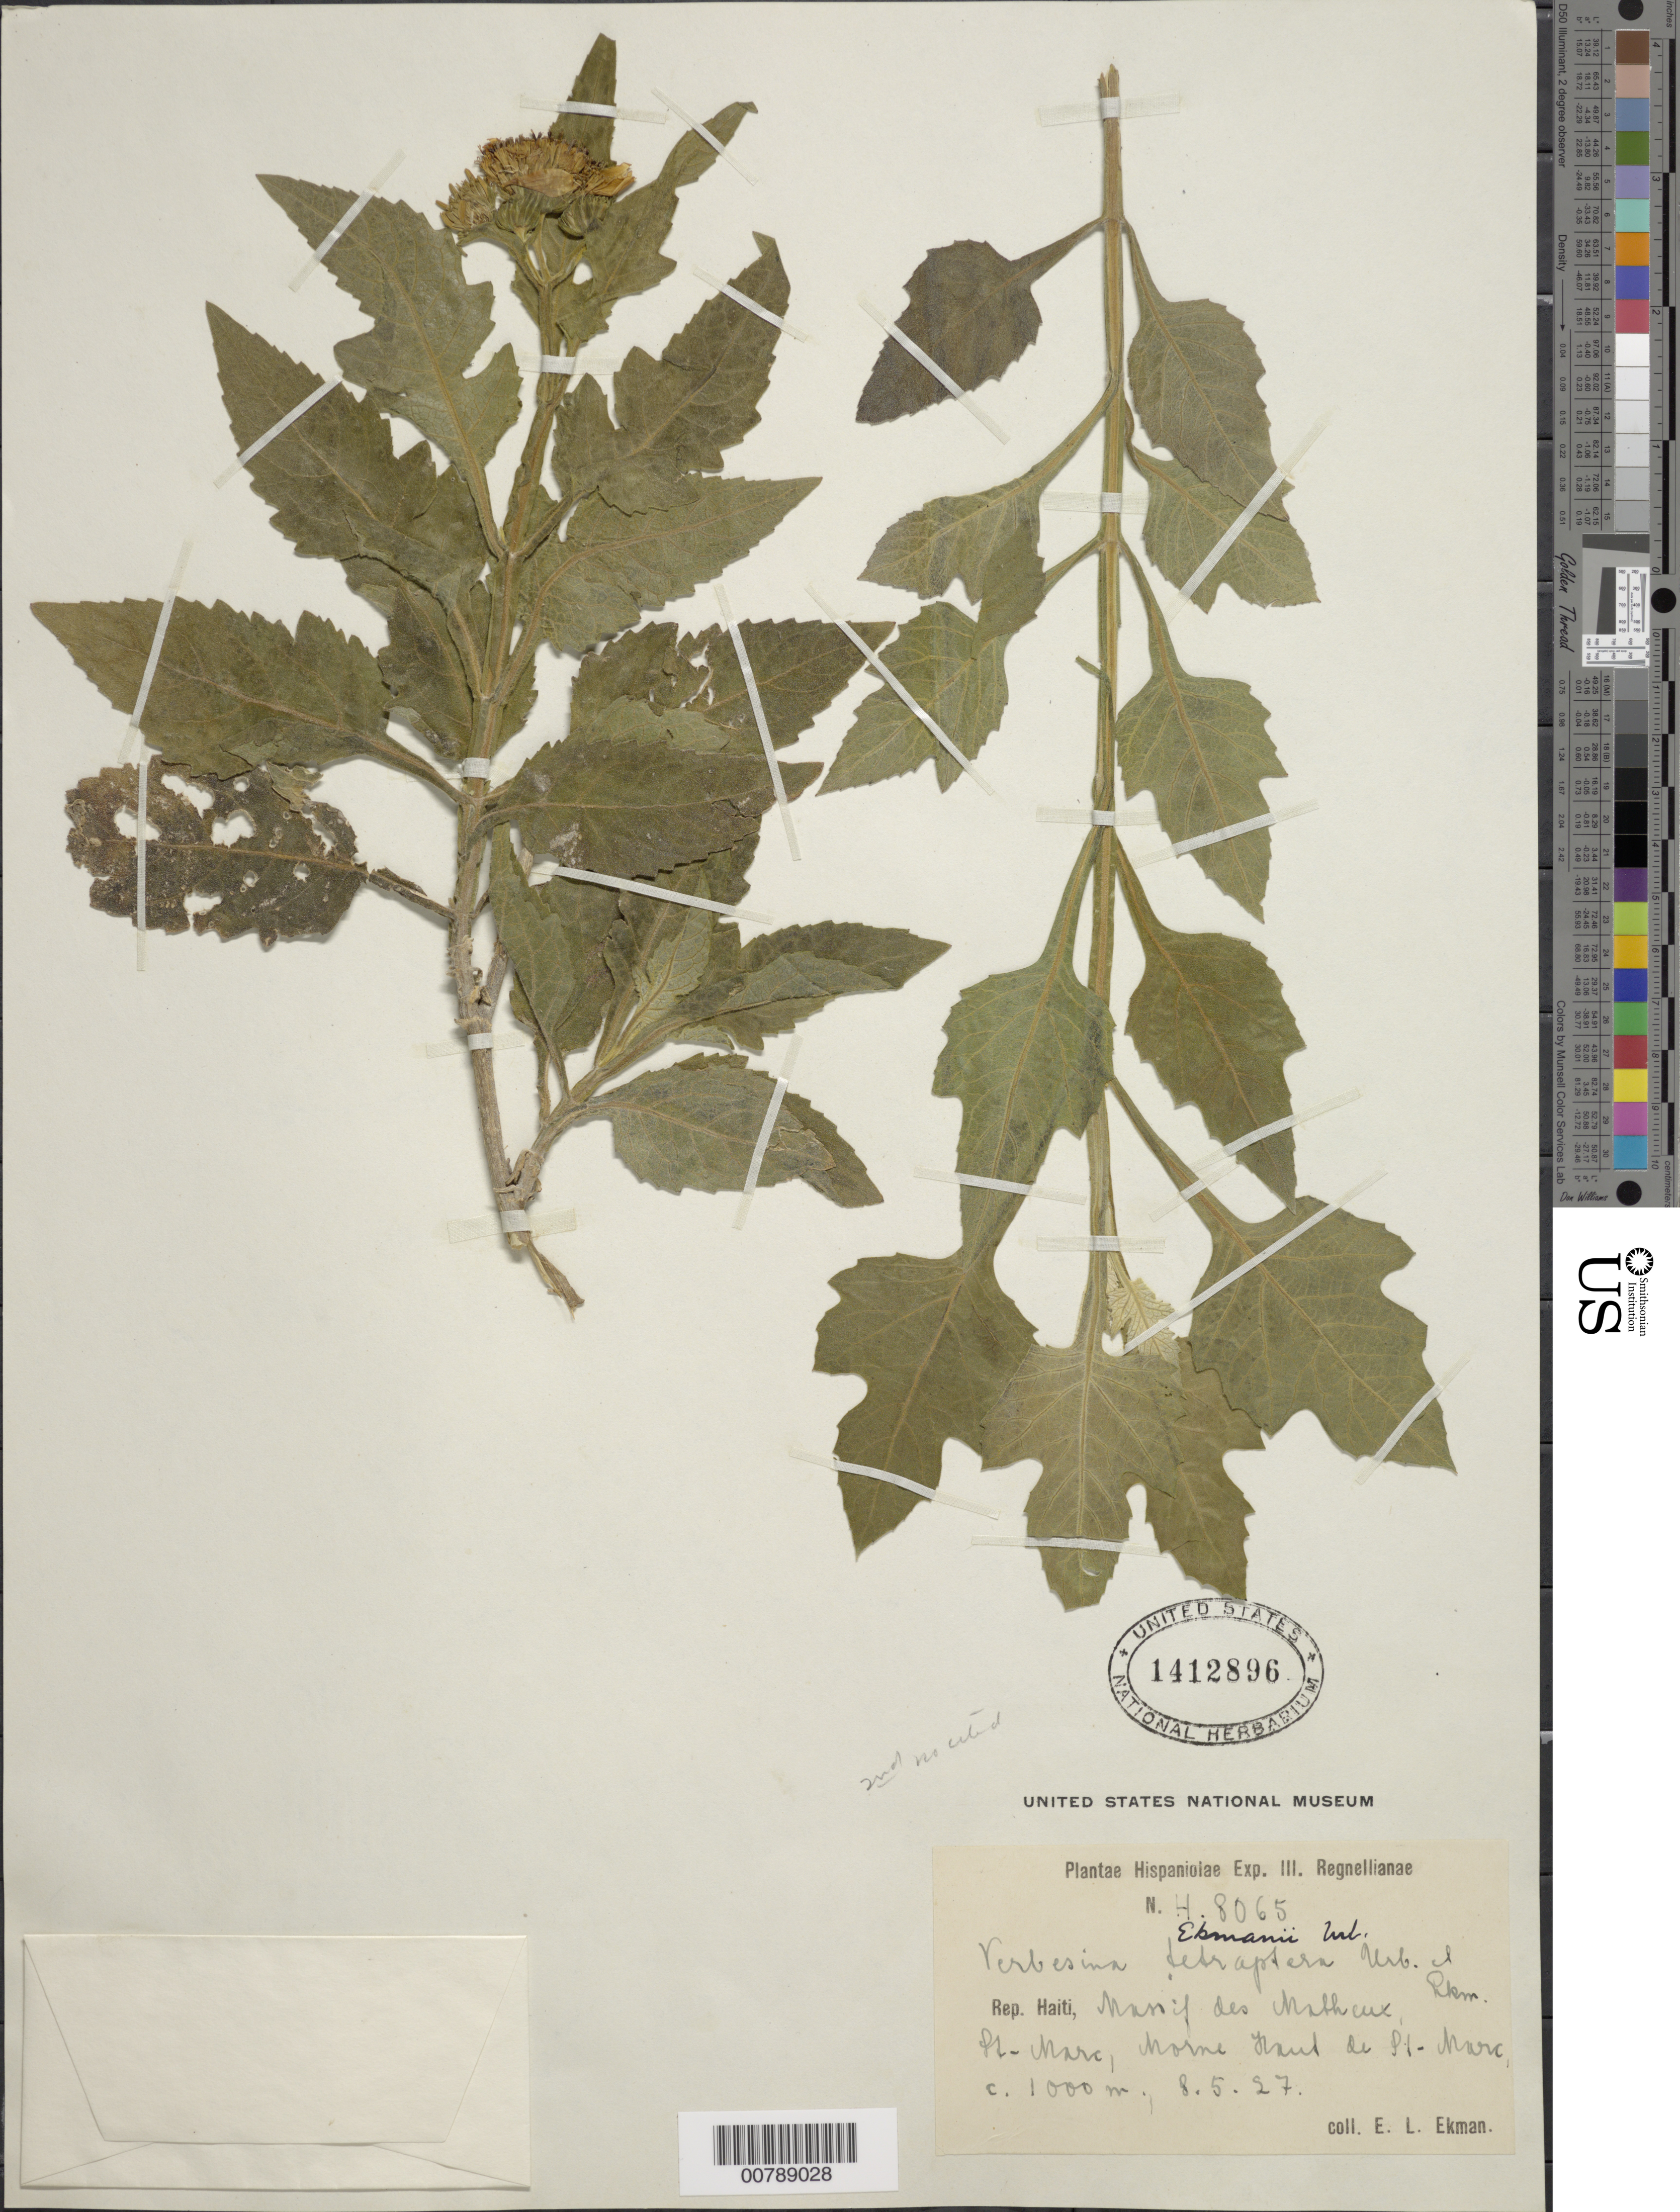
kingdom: Plantae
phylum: Tracheophyta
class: Magnoliopsida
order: Asterales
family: Asteraceae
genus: Verbesina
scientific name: Verbesina eckmanii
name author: Urb.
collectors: E. L. Ekman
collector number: H 8065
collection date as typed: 08 May 1927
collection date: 1927-05-08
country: Haiti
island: Hispaniola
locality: Massif des Malheux, St. Marc, Morme Haut de St. Marc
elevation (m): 1000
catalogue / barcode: US 1412896